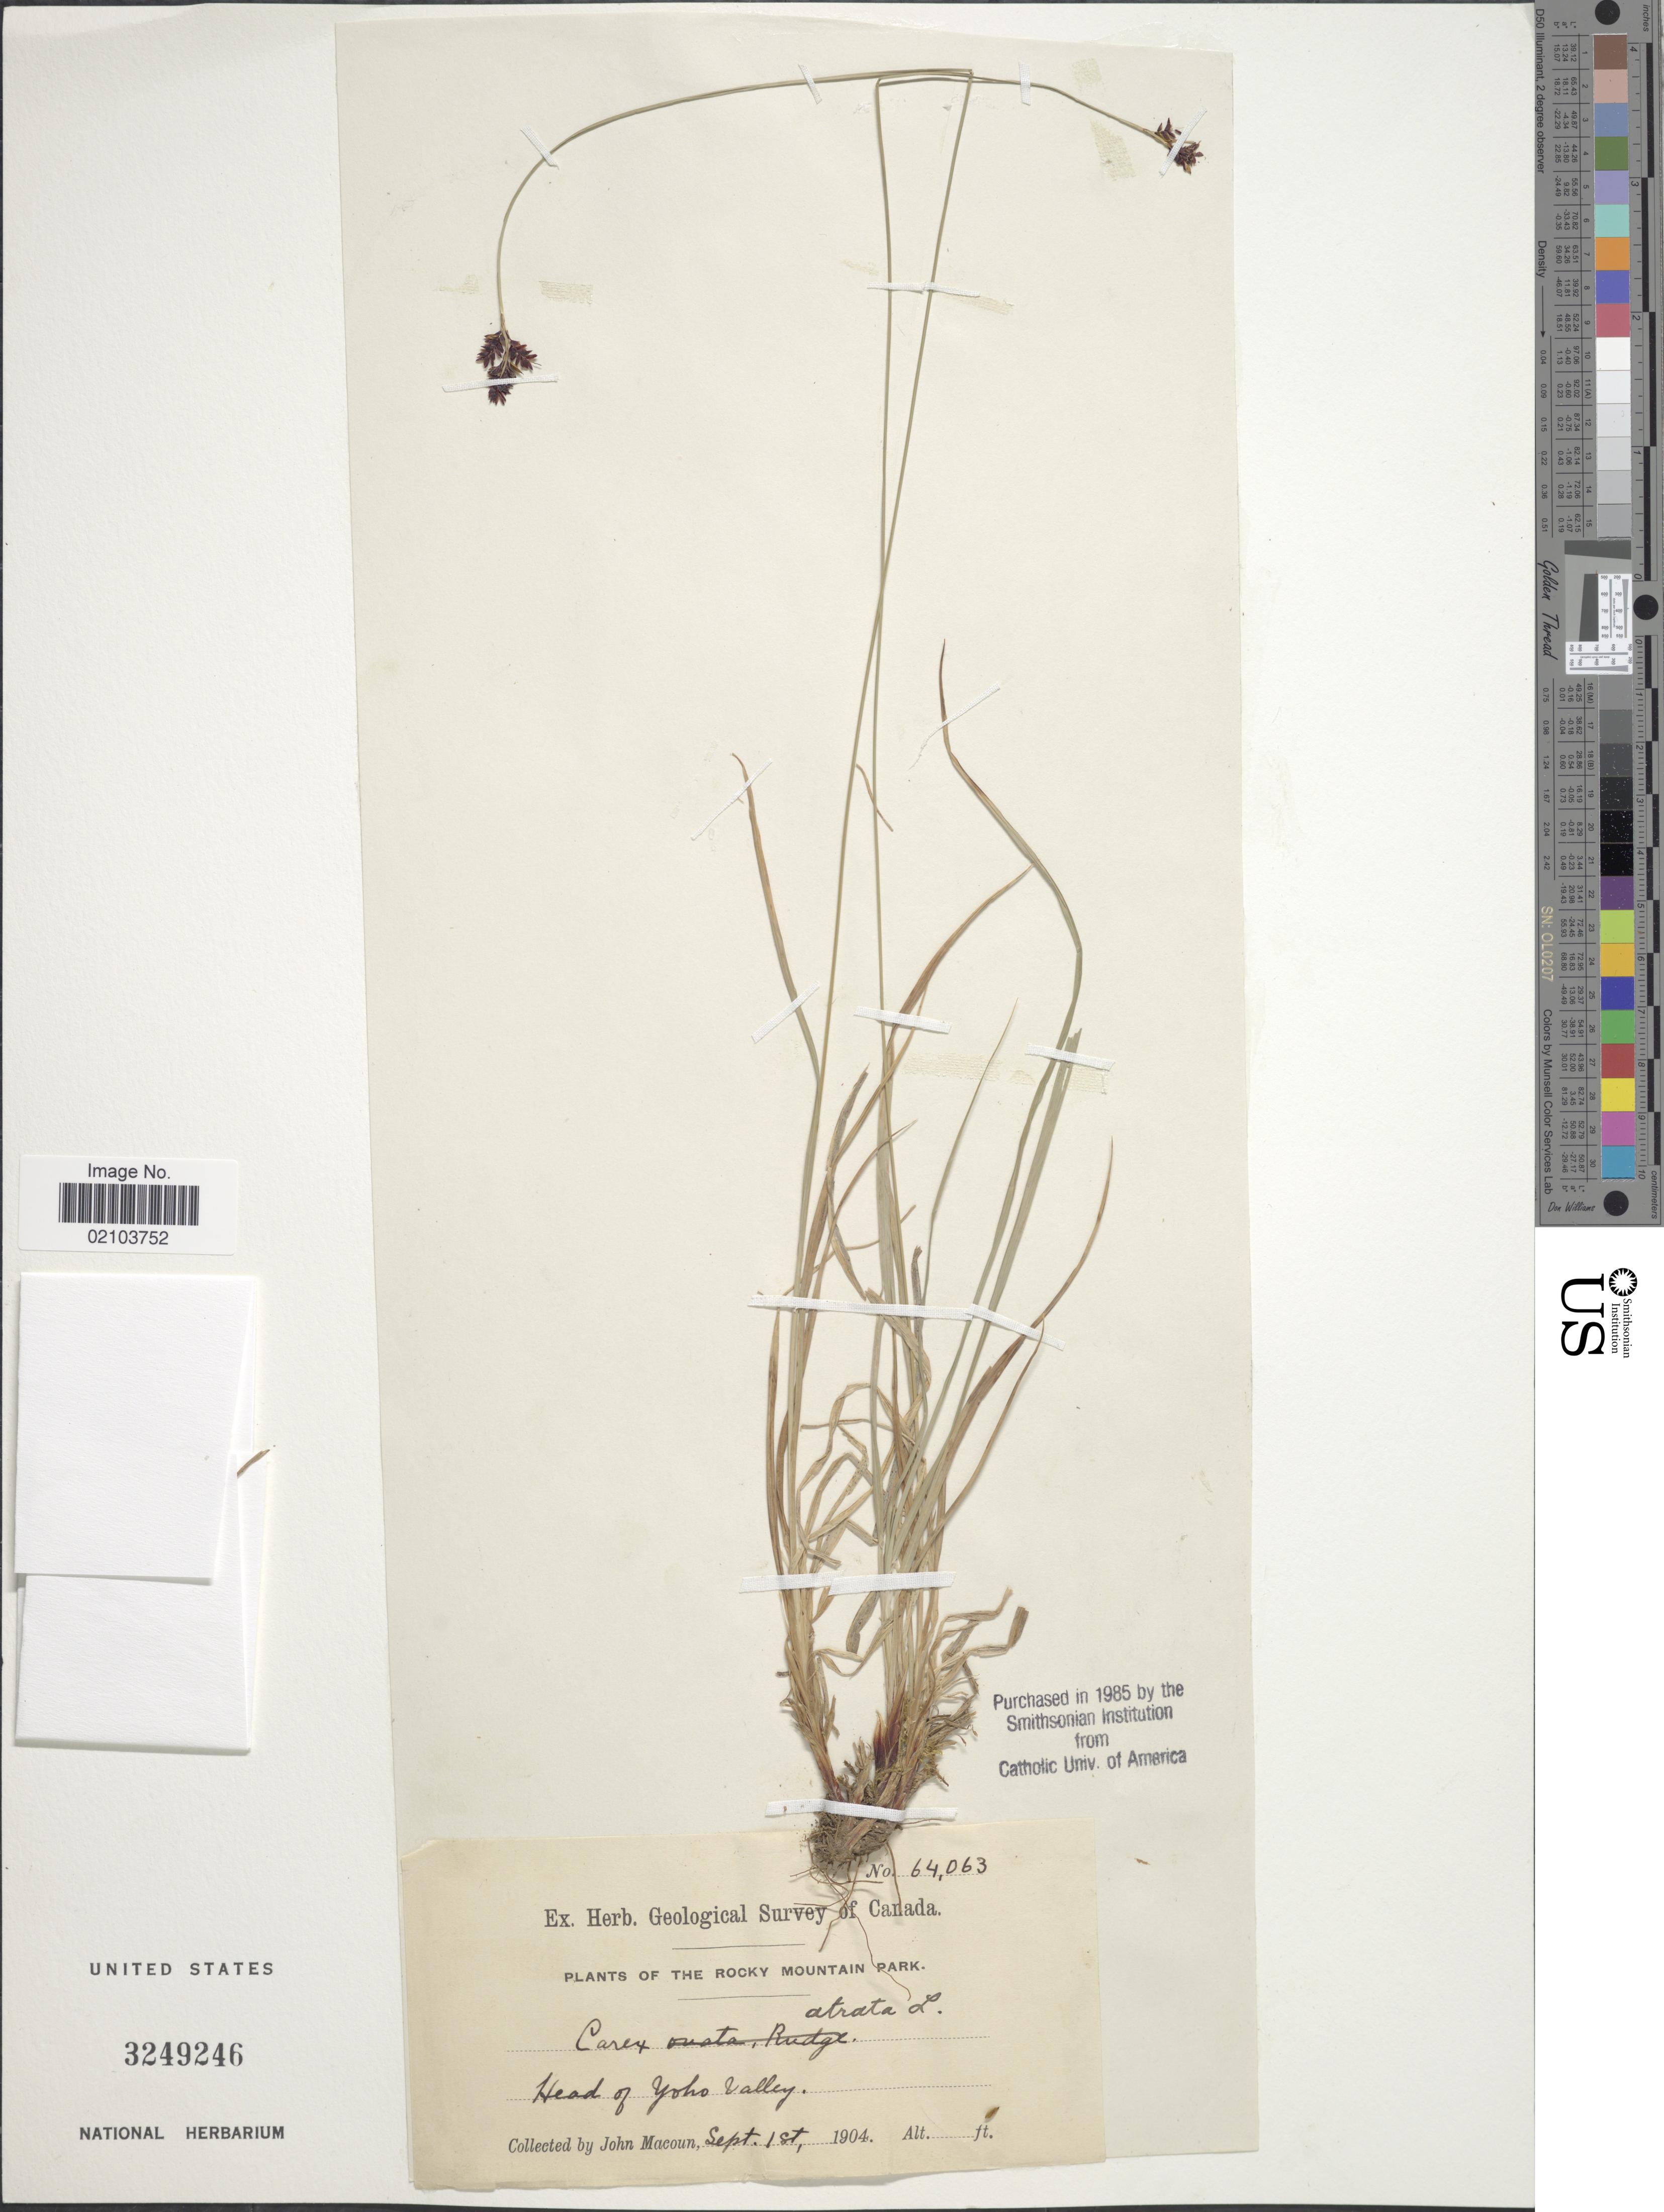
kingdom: Plantae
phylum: Tracheophyta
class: Liliopsida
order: Poales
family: Cyperaceae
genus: Carex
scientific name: Carex atrata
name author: L.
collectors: J. Macoun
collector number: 64063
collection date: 1904-09-01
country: Canada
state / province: British Columbia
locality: Rocky Mountain Park. Head of Yoho Valley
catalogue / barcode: US 3249246